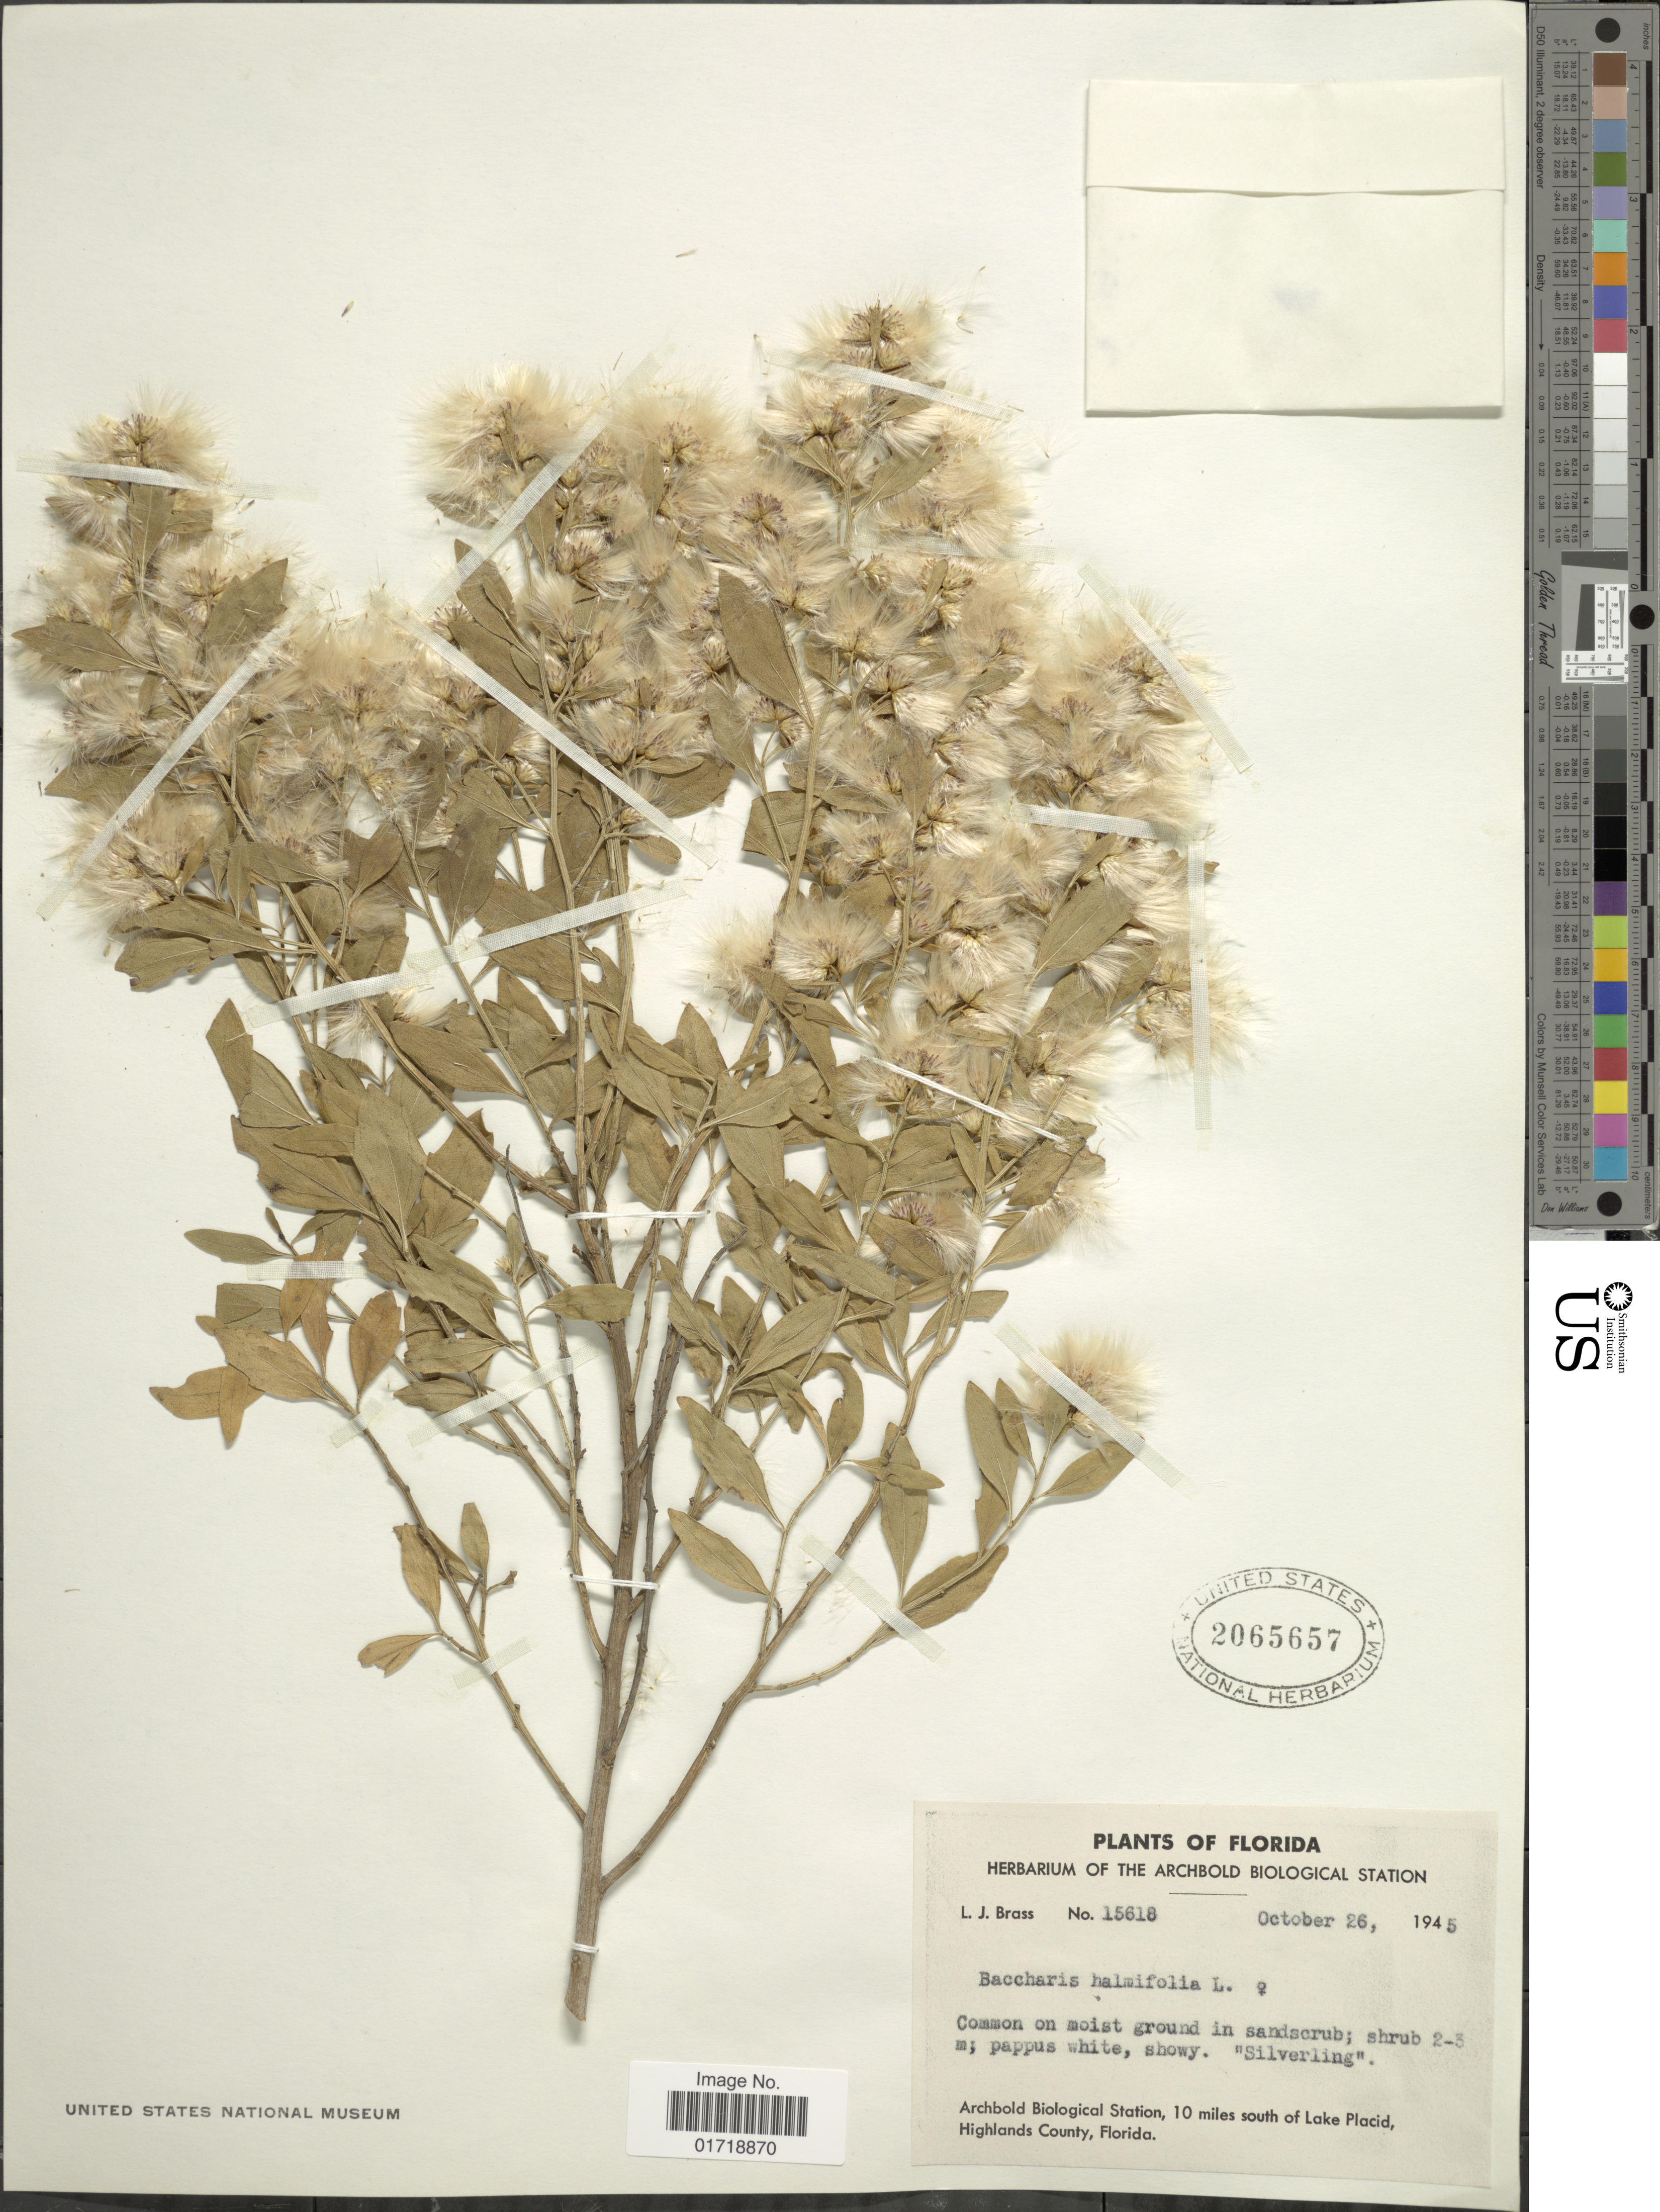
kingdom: Plantae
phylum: Tracheophyta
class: Magnoliopsida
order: Asterales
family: Asteraceae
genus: Baccharis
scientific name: Baccharis halimifolia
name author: L.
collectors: L. J. Brass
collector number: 15618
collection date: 1945-10-26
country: United States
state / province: Florida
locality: Archbold Biological Station, 10 miles south of Lake Placid Highlands County, Florida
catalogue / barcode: US 2065657